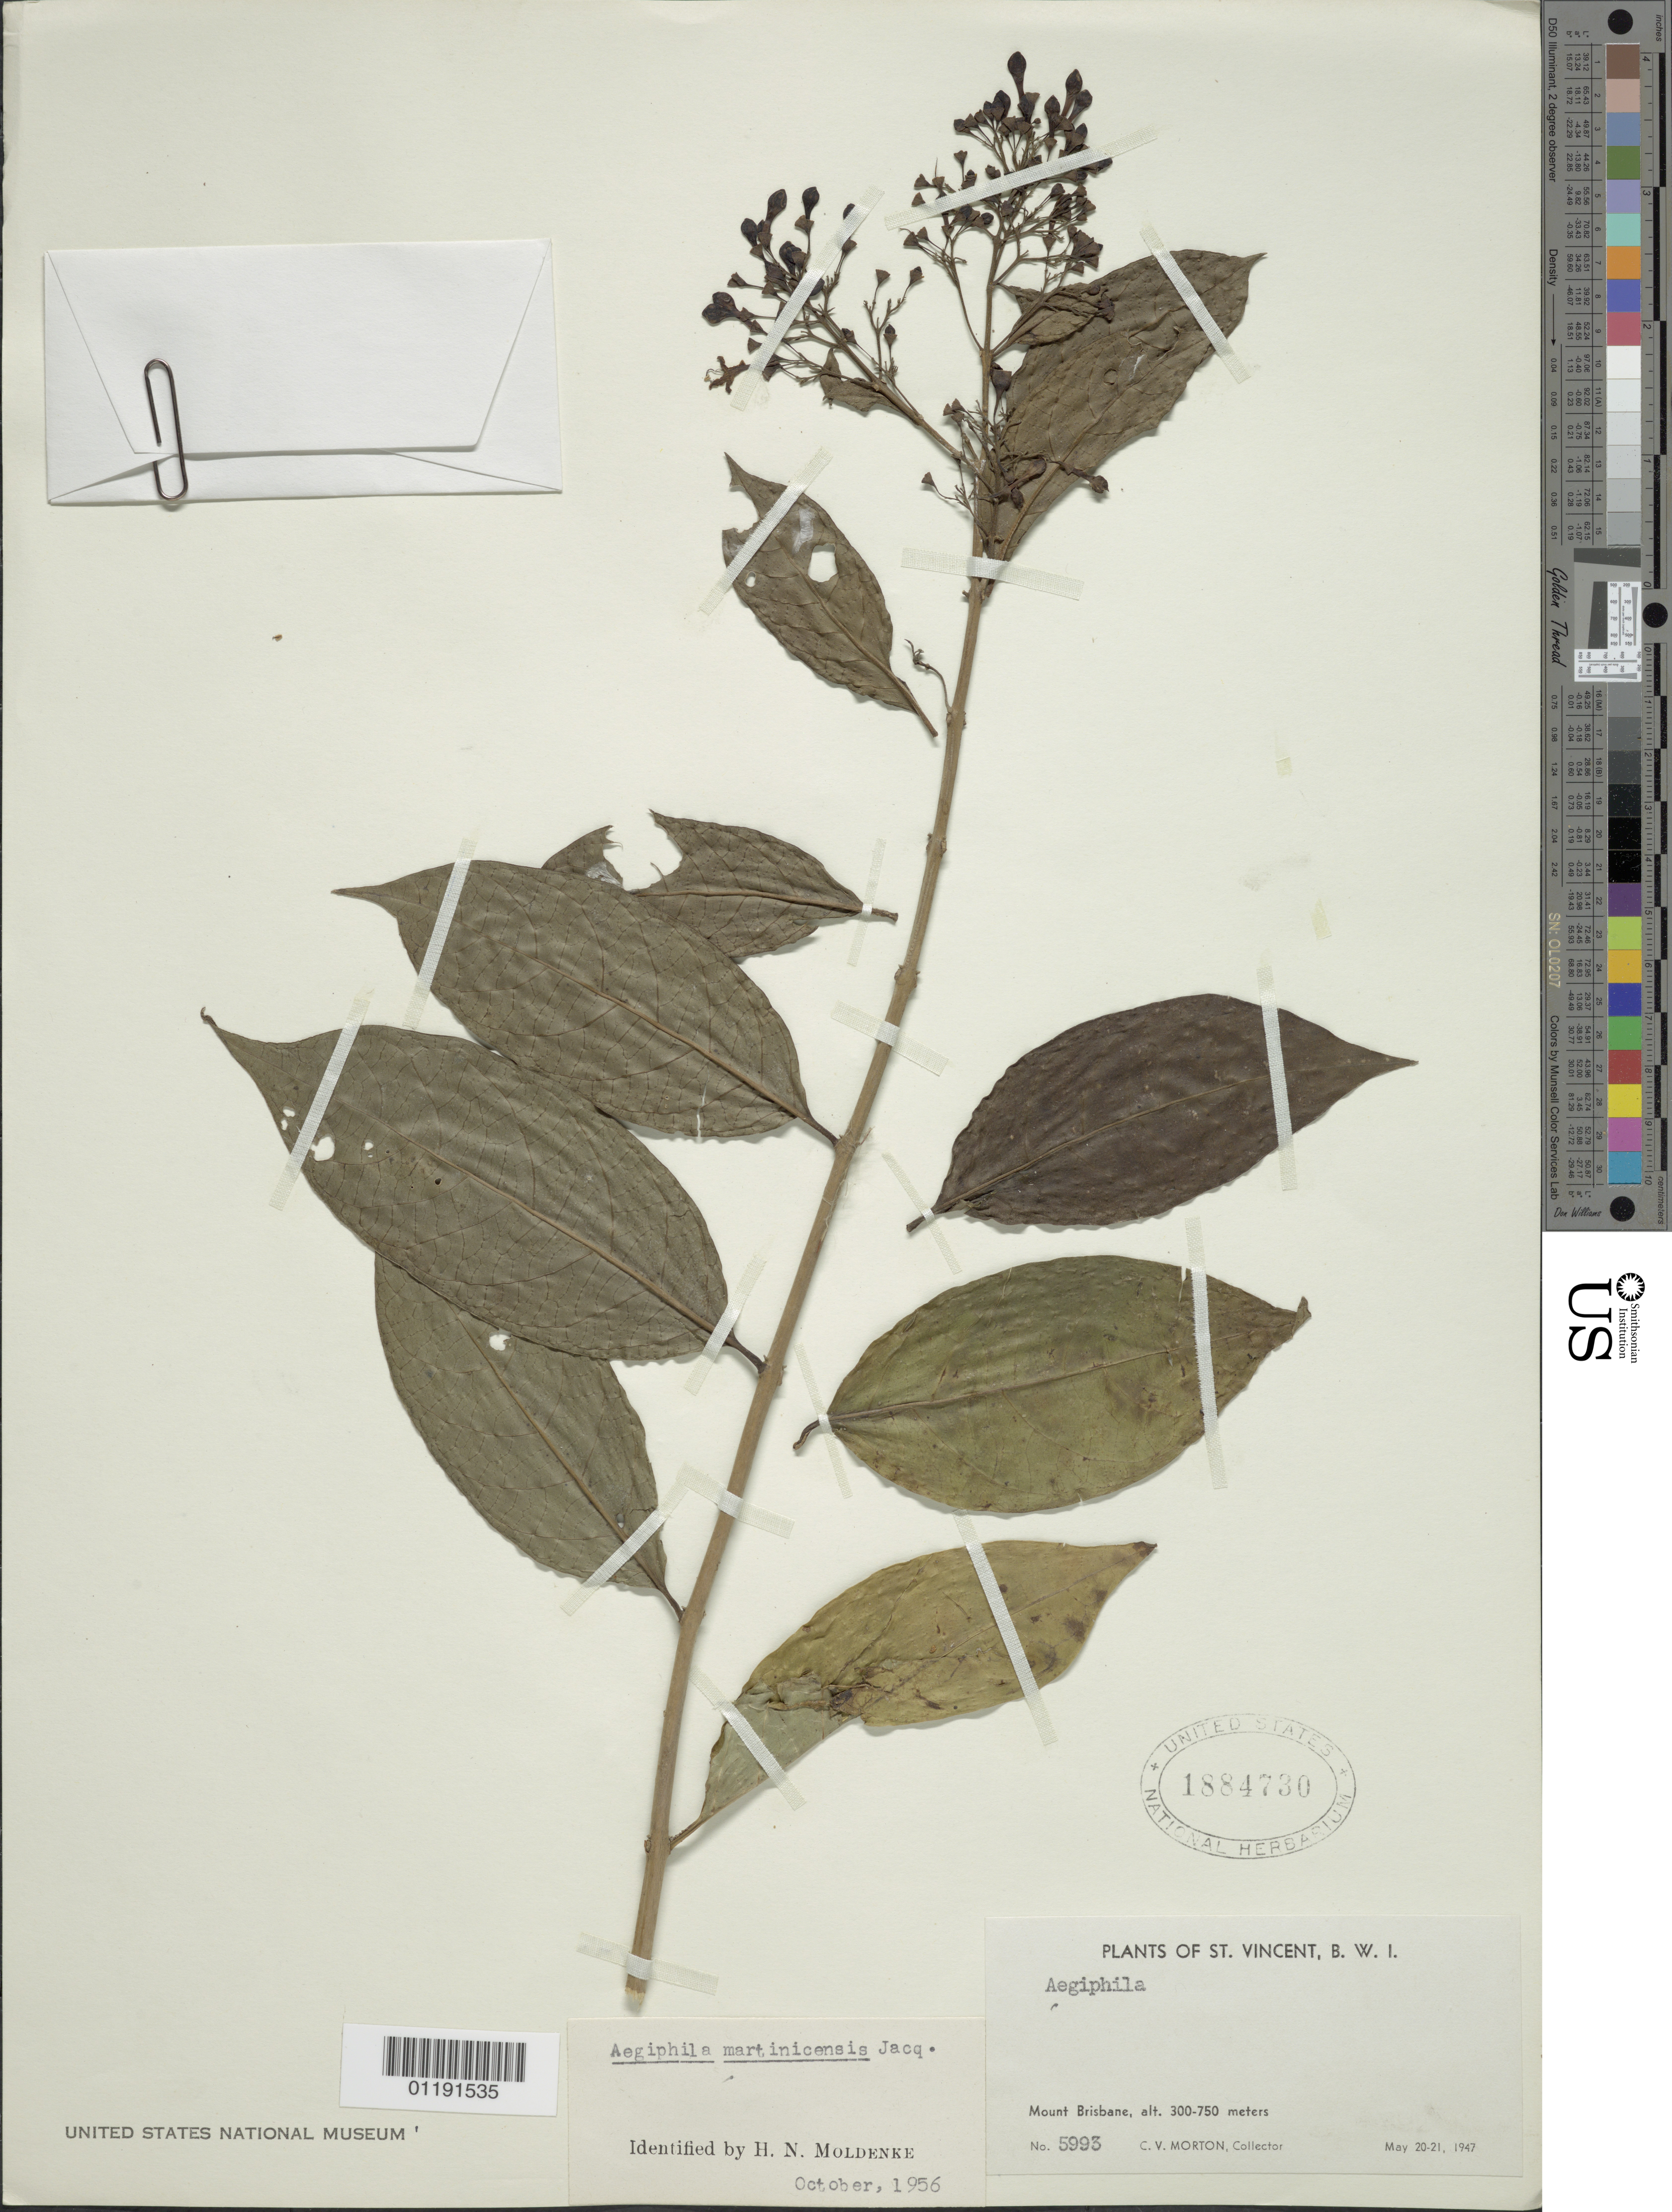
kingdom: Plantae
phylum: Tracheophyta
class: Magnoliopsida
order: Lamiales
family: Lamiaceae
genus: Aegiphila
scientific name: Aegiphila martinicensis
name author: Jacq.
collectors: C. V. Morton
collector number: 5993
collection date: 1947-05-20/1947-05-21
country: St. Vincent - Grenadines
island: Saint Vincent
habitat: Mountain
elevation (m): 300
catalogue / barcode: US 1884730